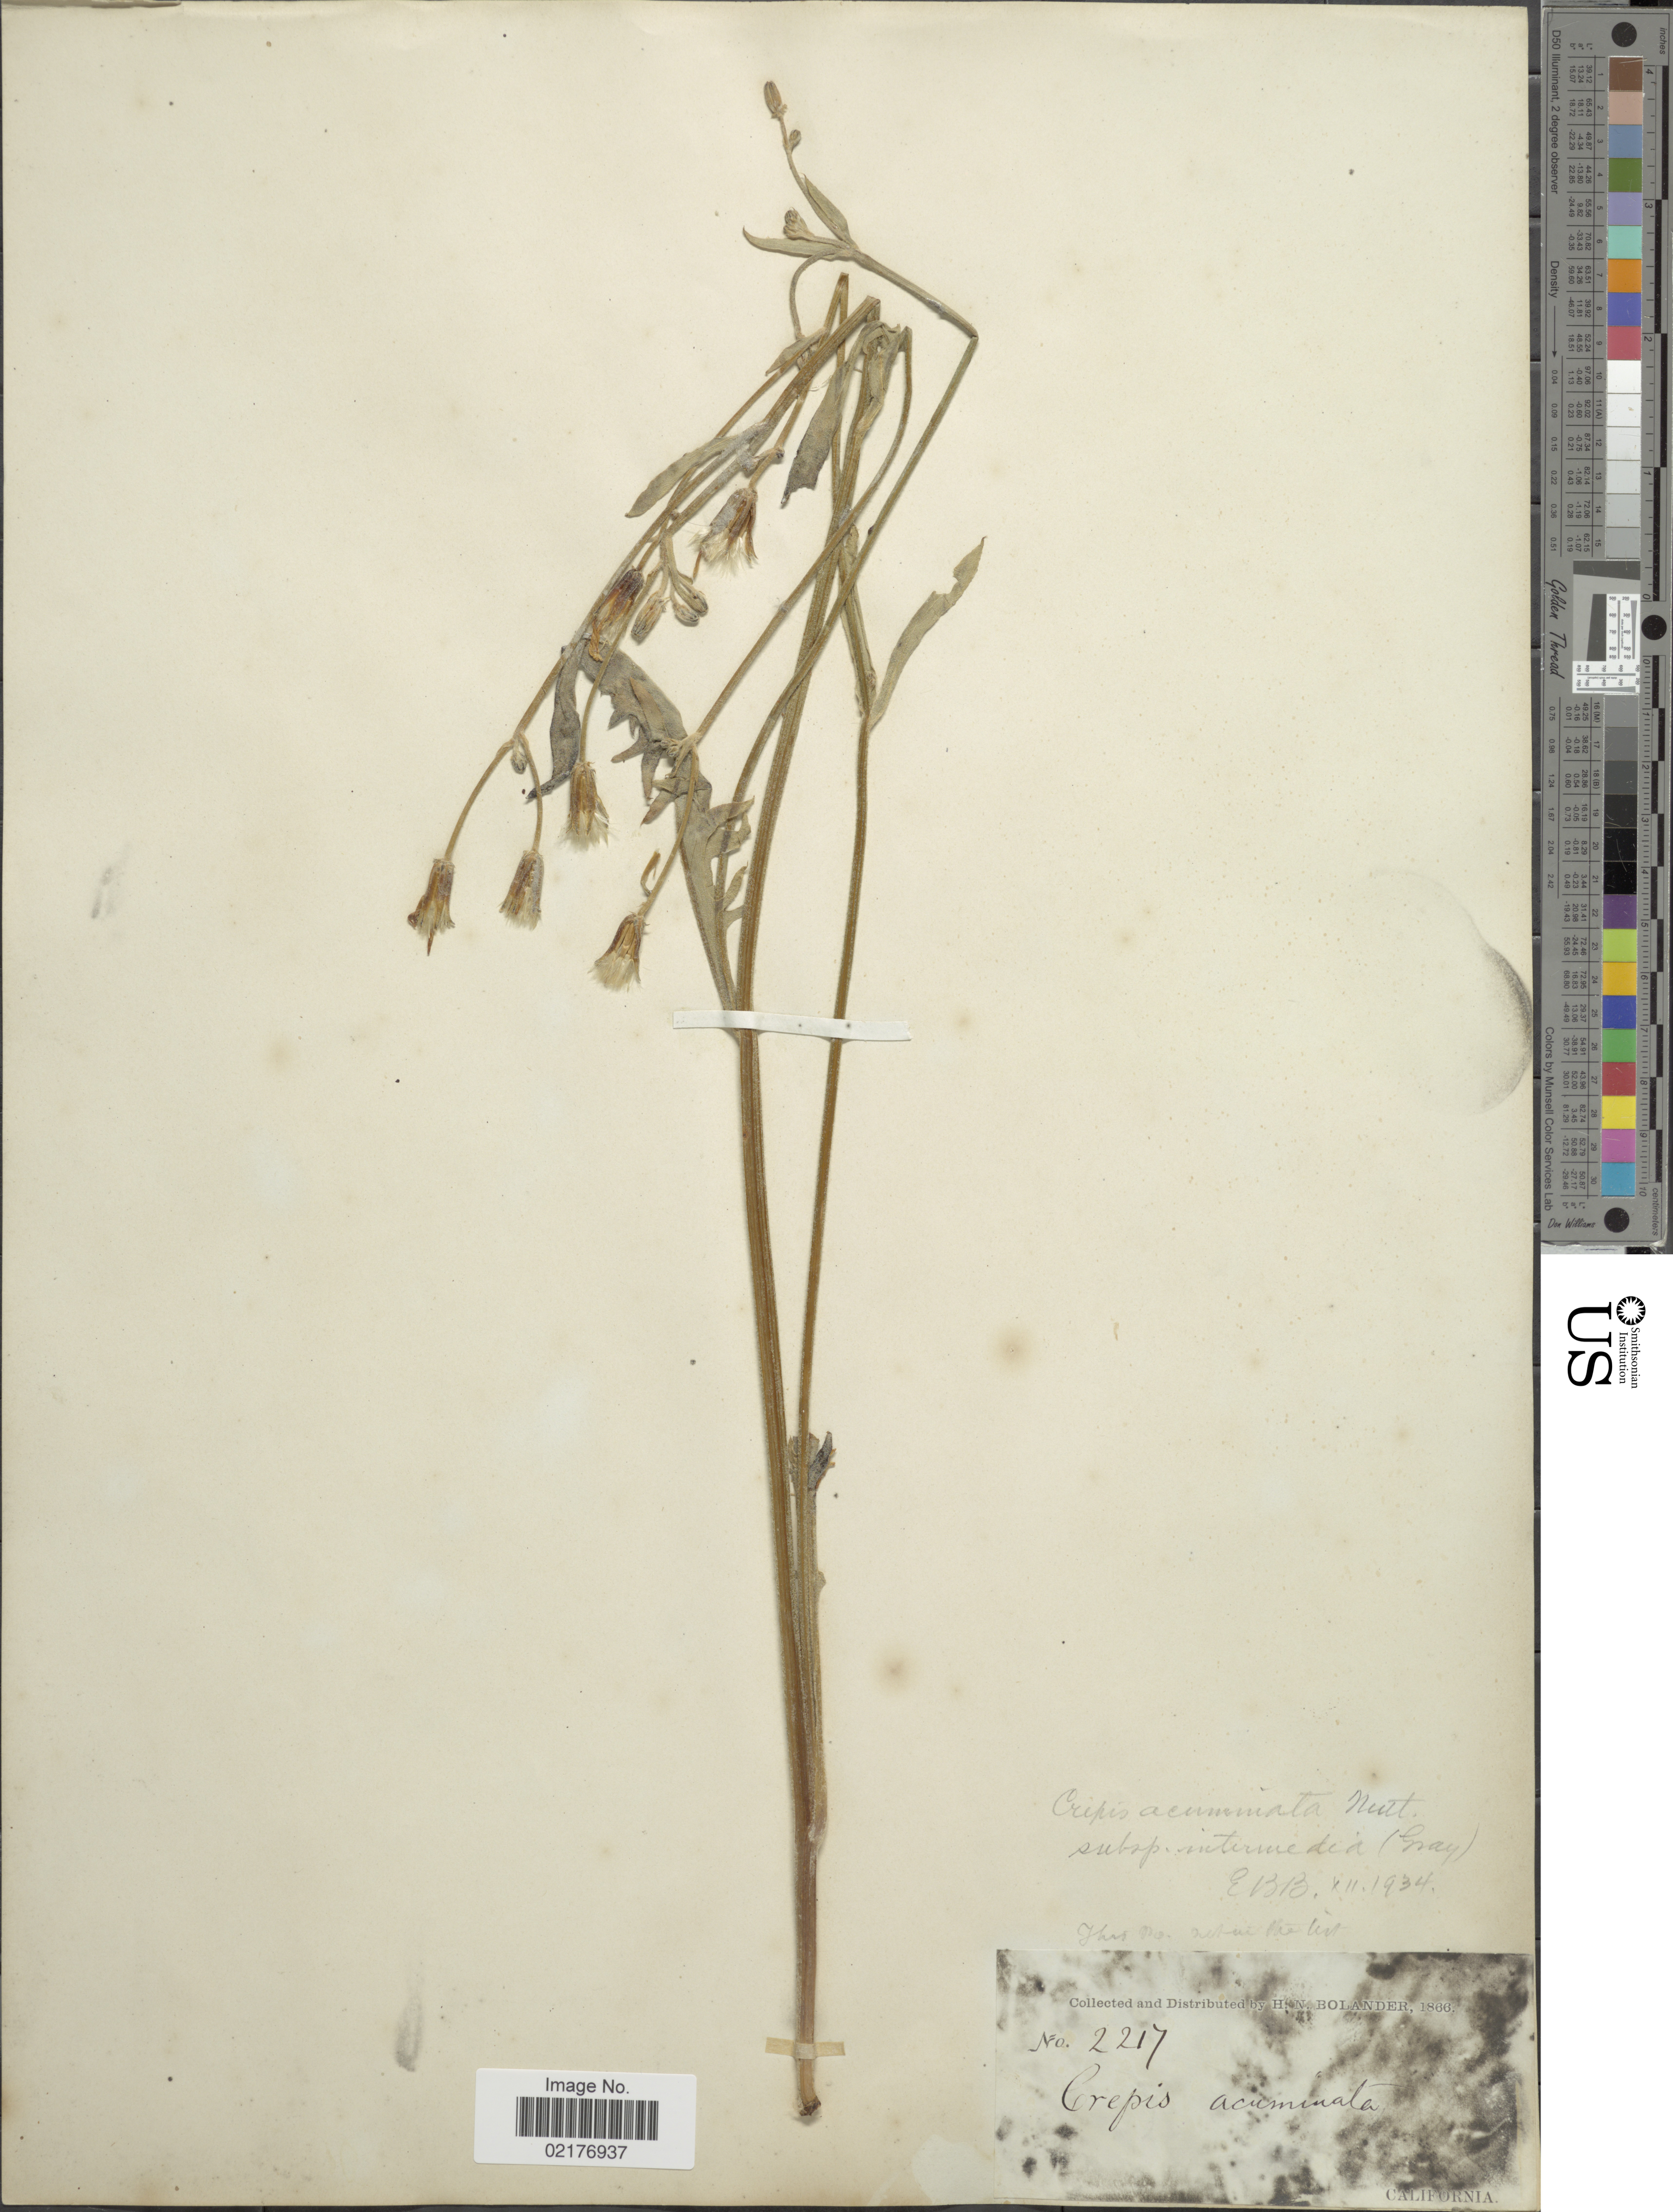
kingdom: Plantae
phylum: Tracheophyta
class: Magnoliopsida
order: Asterales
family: Asteraceae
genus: Crepis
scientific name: Crepis intermedia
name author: A. Gray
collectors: H. Bolander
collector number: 2217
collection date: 1866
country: United States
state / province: California